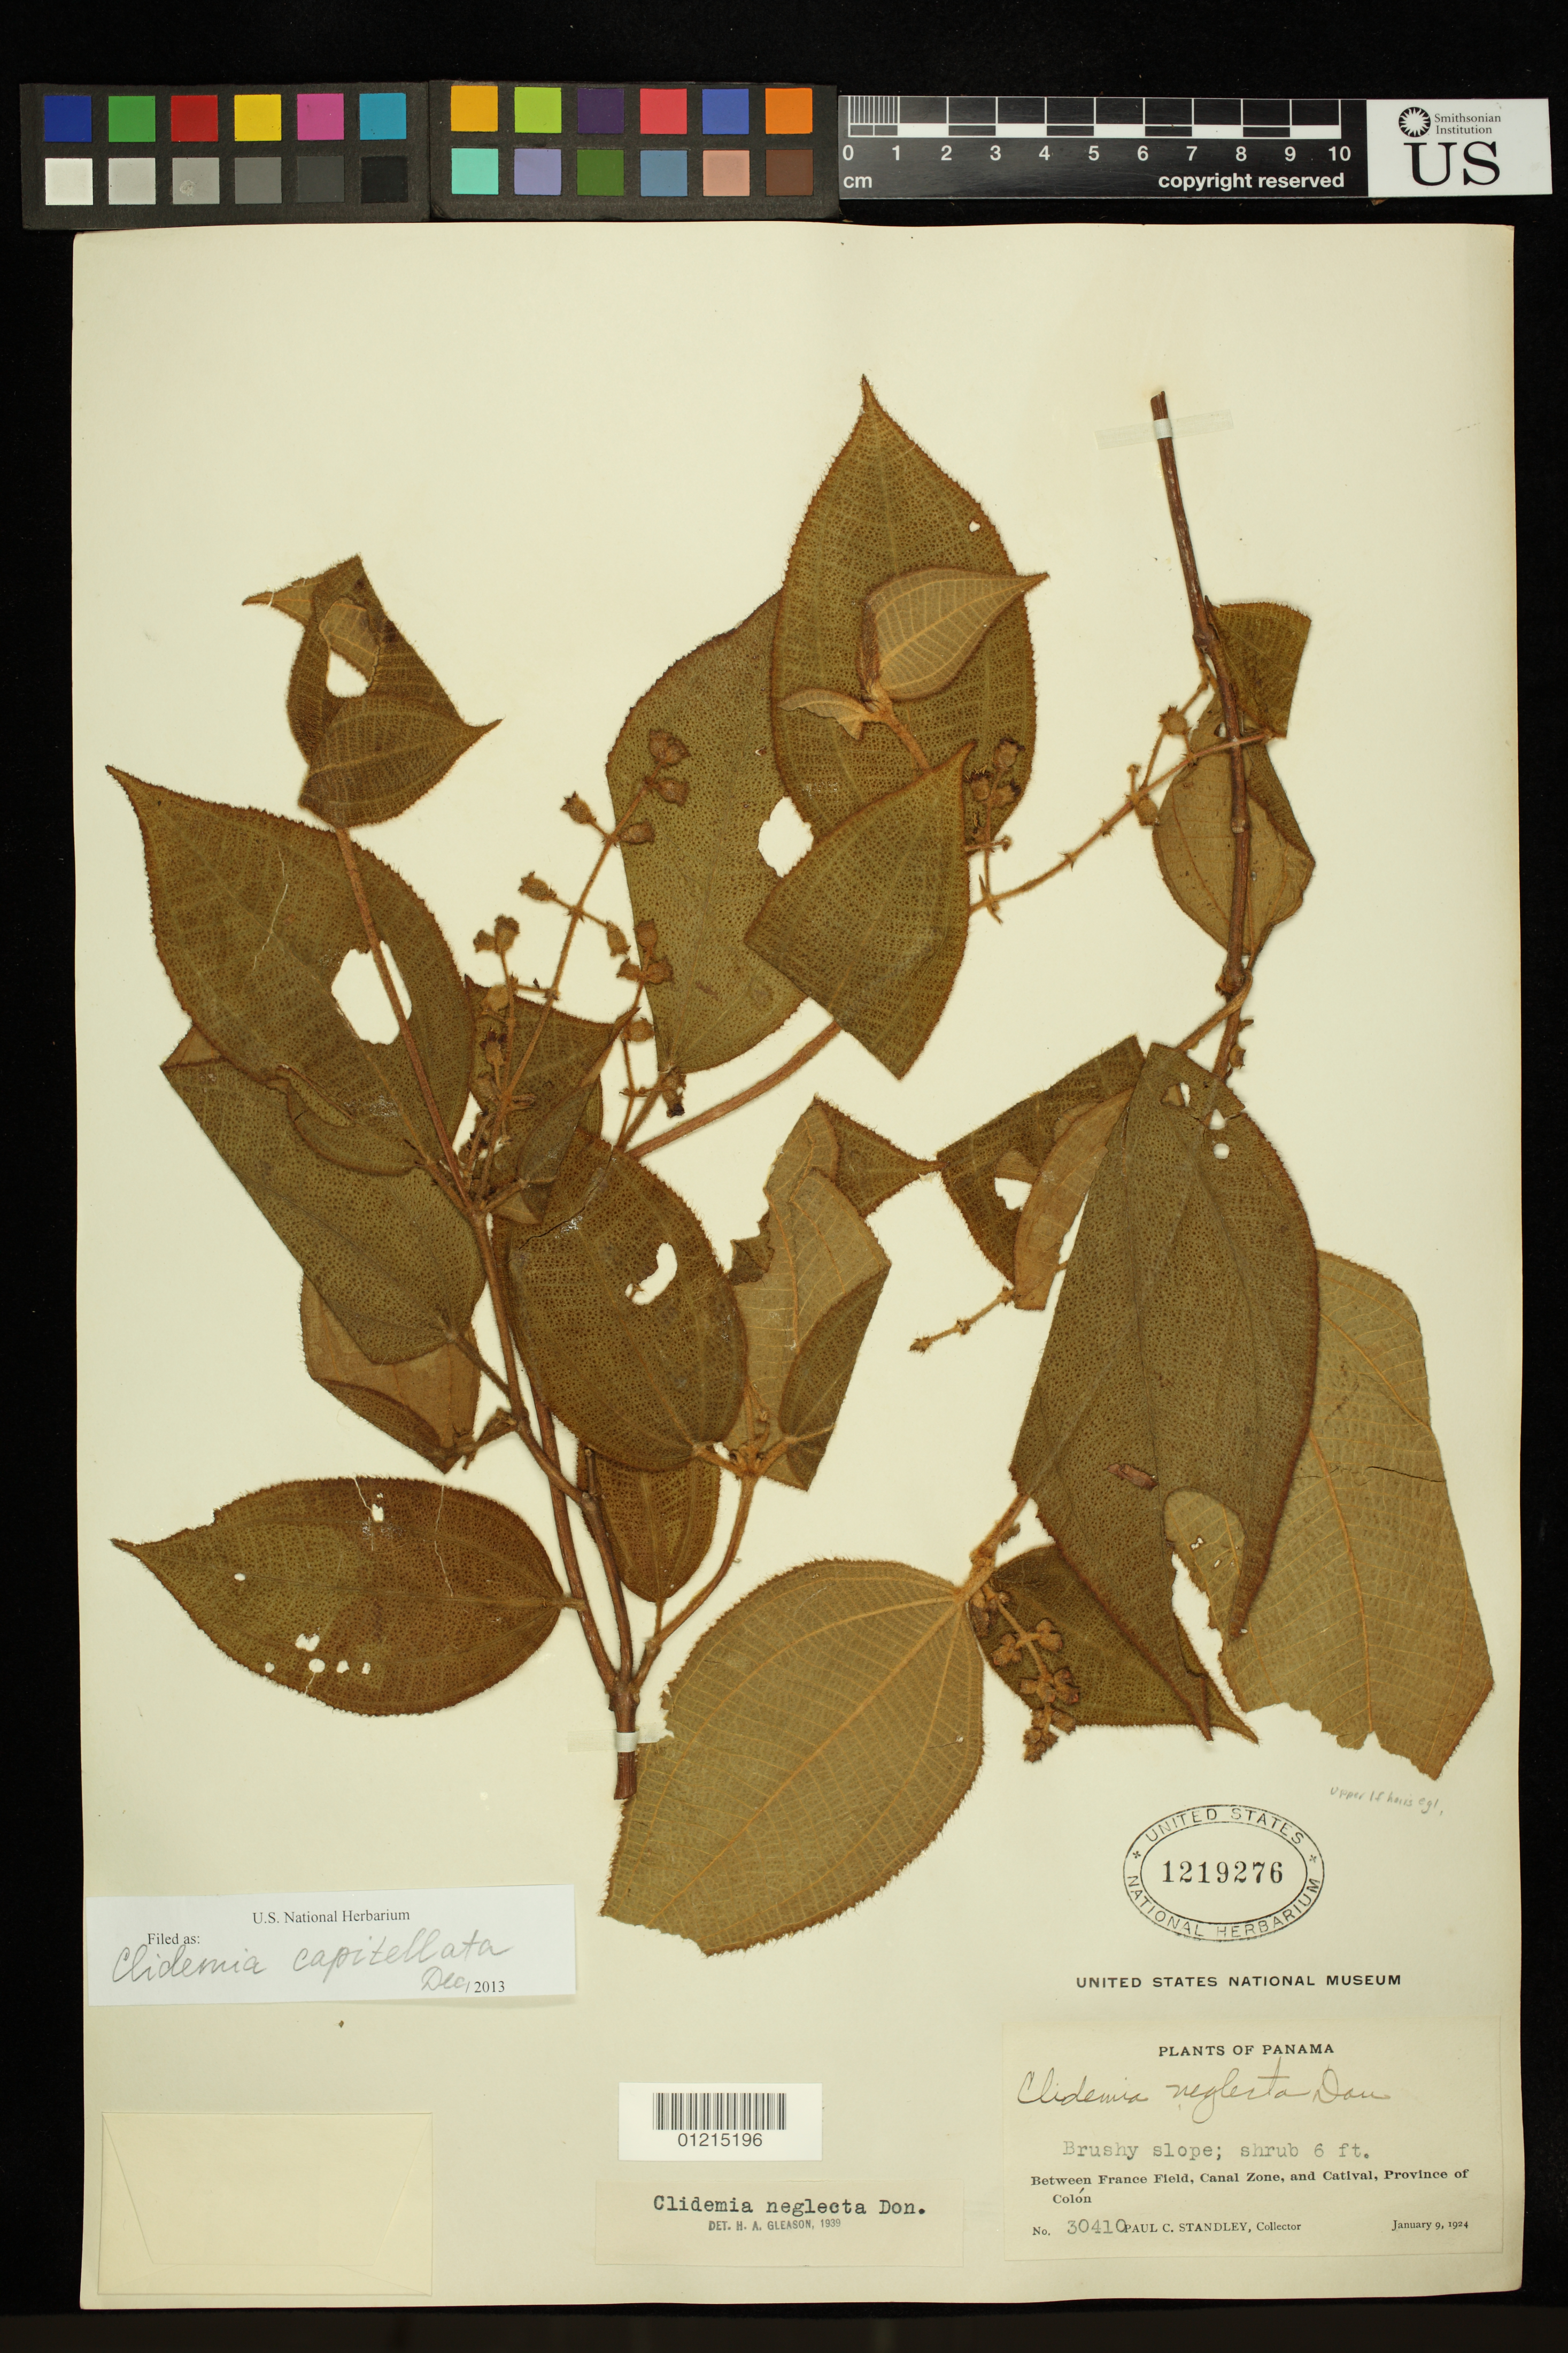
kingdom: Plantae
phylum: Tracheophyta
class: Magnoliopsida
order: Myrtales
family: Melastomataceae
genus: Clidemia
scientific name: Clidemia capitellata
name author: (Bonpl.) D. Don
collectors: P. C. Standley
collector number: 30410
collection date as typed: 09 Jan 1924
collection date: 1924-01-09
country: Panama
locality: Between France Field, Canal Zone, and Catival, Province of Colón.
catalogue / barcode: US 1219276